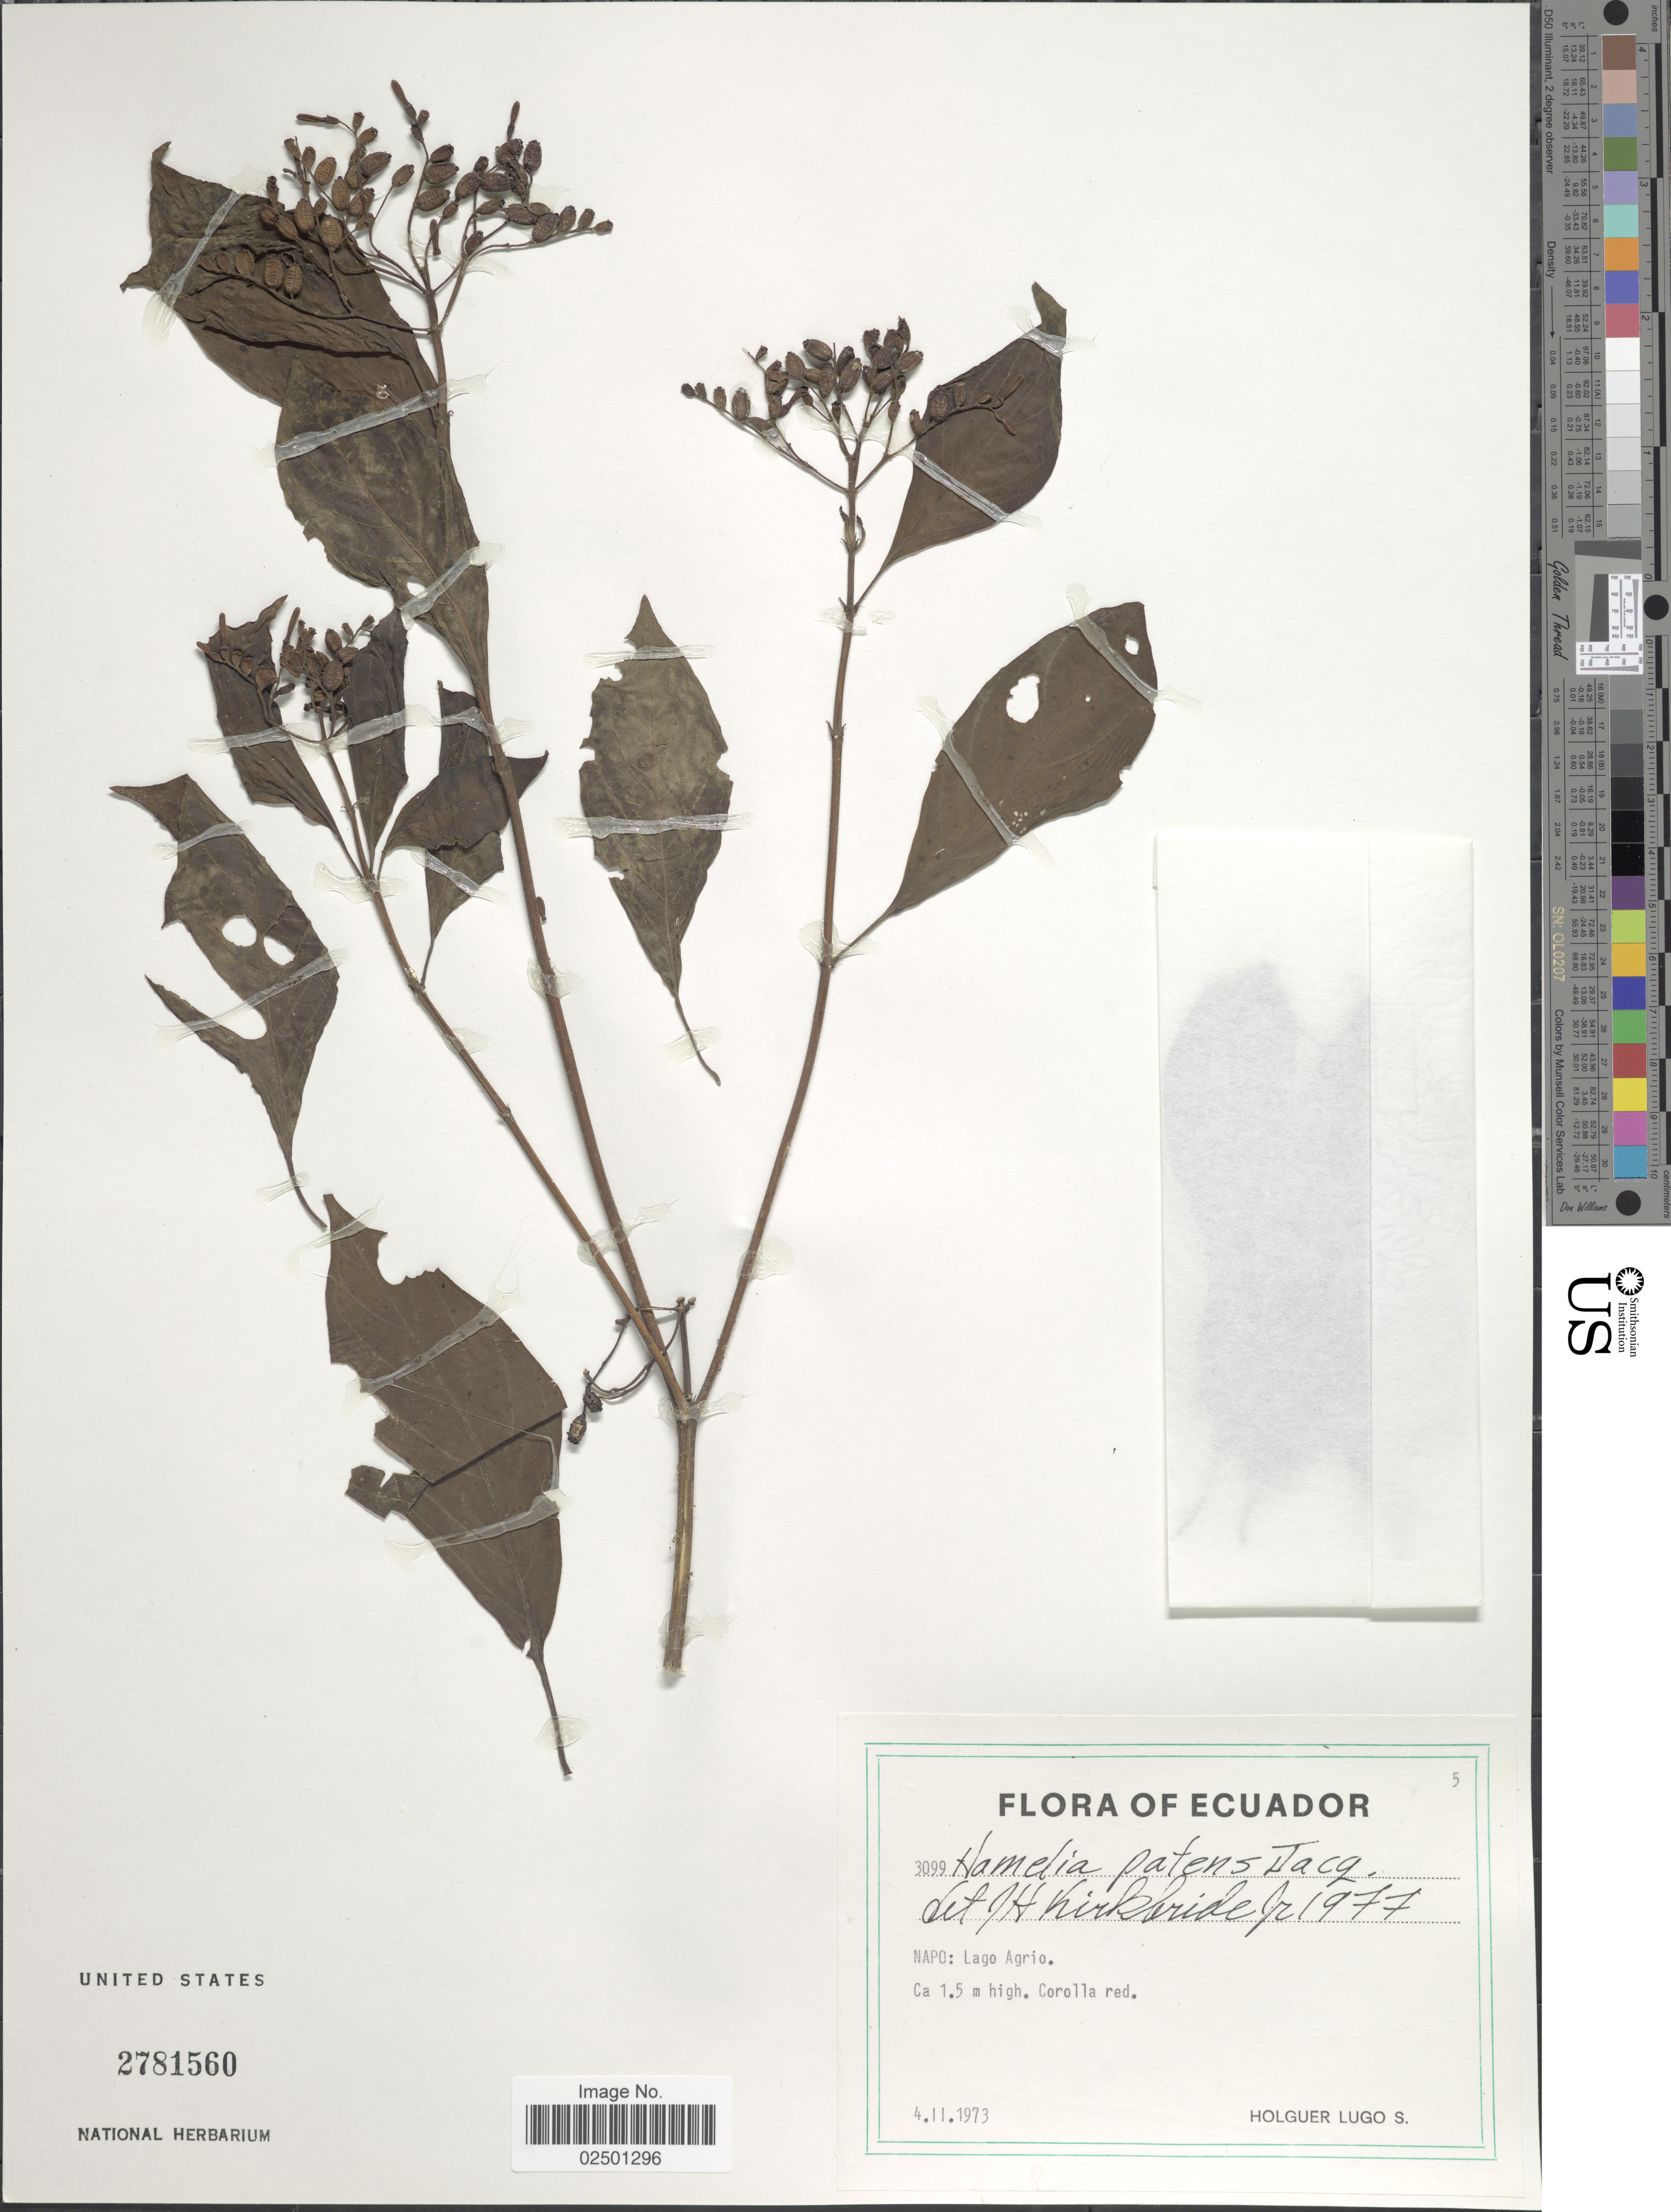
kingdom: Plantae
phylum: Tracheophyta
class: Magnoliopsida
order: Gentianales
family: Rubiaceae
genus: Hamelia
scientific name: Hamelia patens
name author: Jacq.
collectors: H. Lugo S.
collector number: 3099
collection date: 1973-11-04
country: Ecuador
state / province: Napo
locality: Lago Agrio.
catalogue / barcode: US 2781560